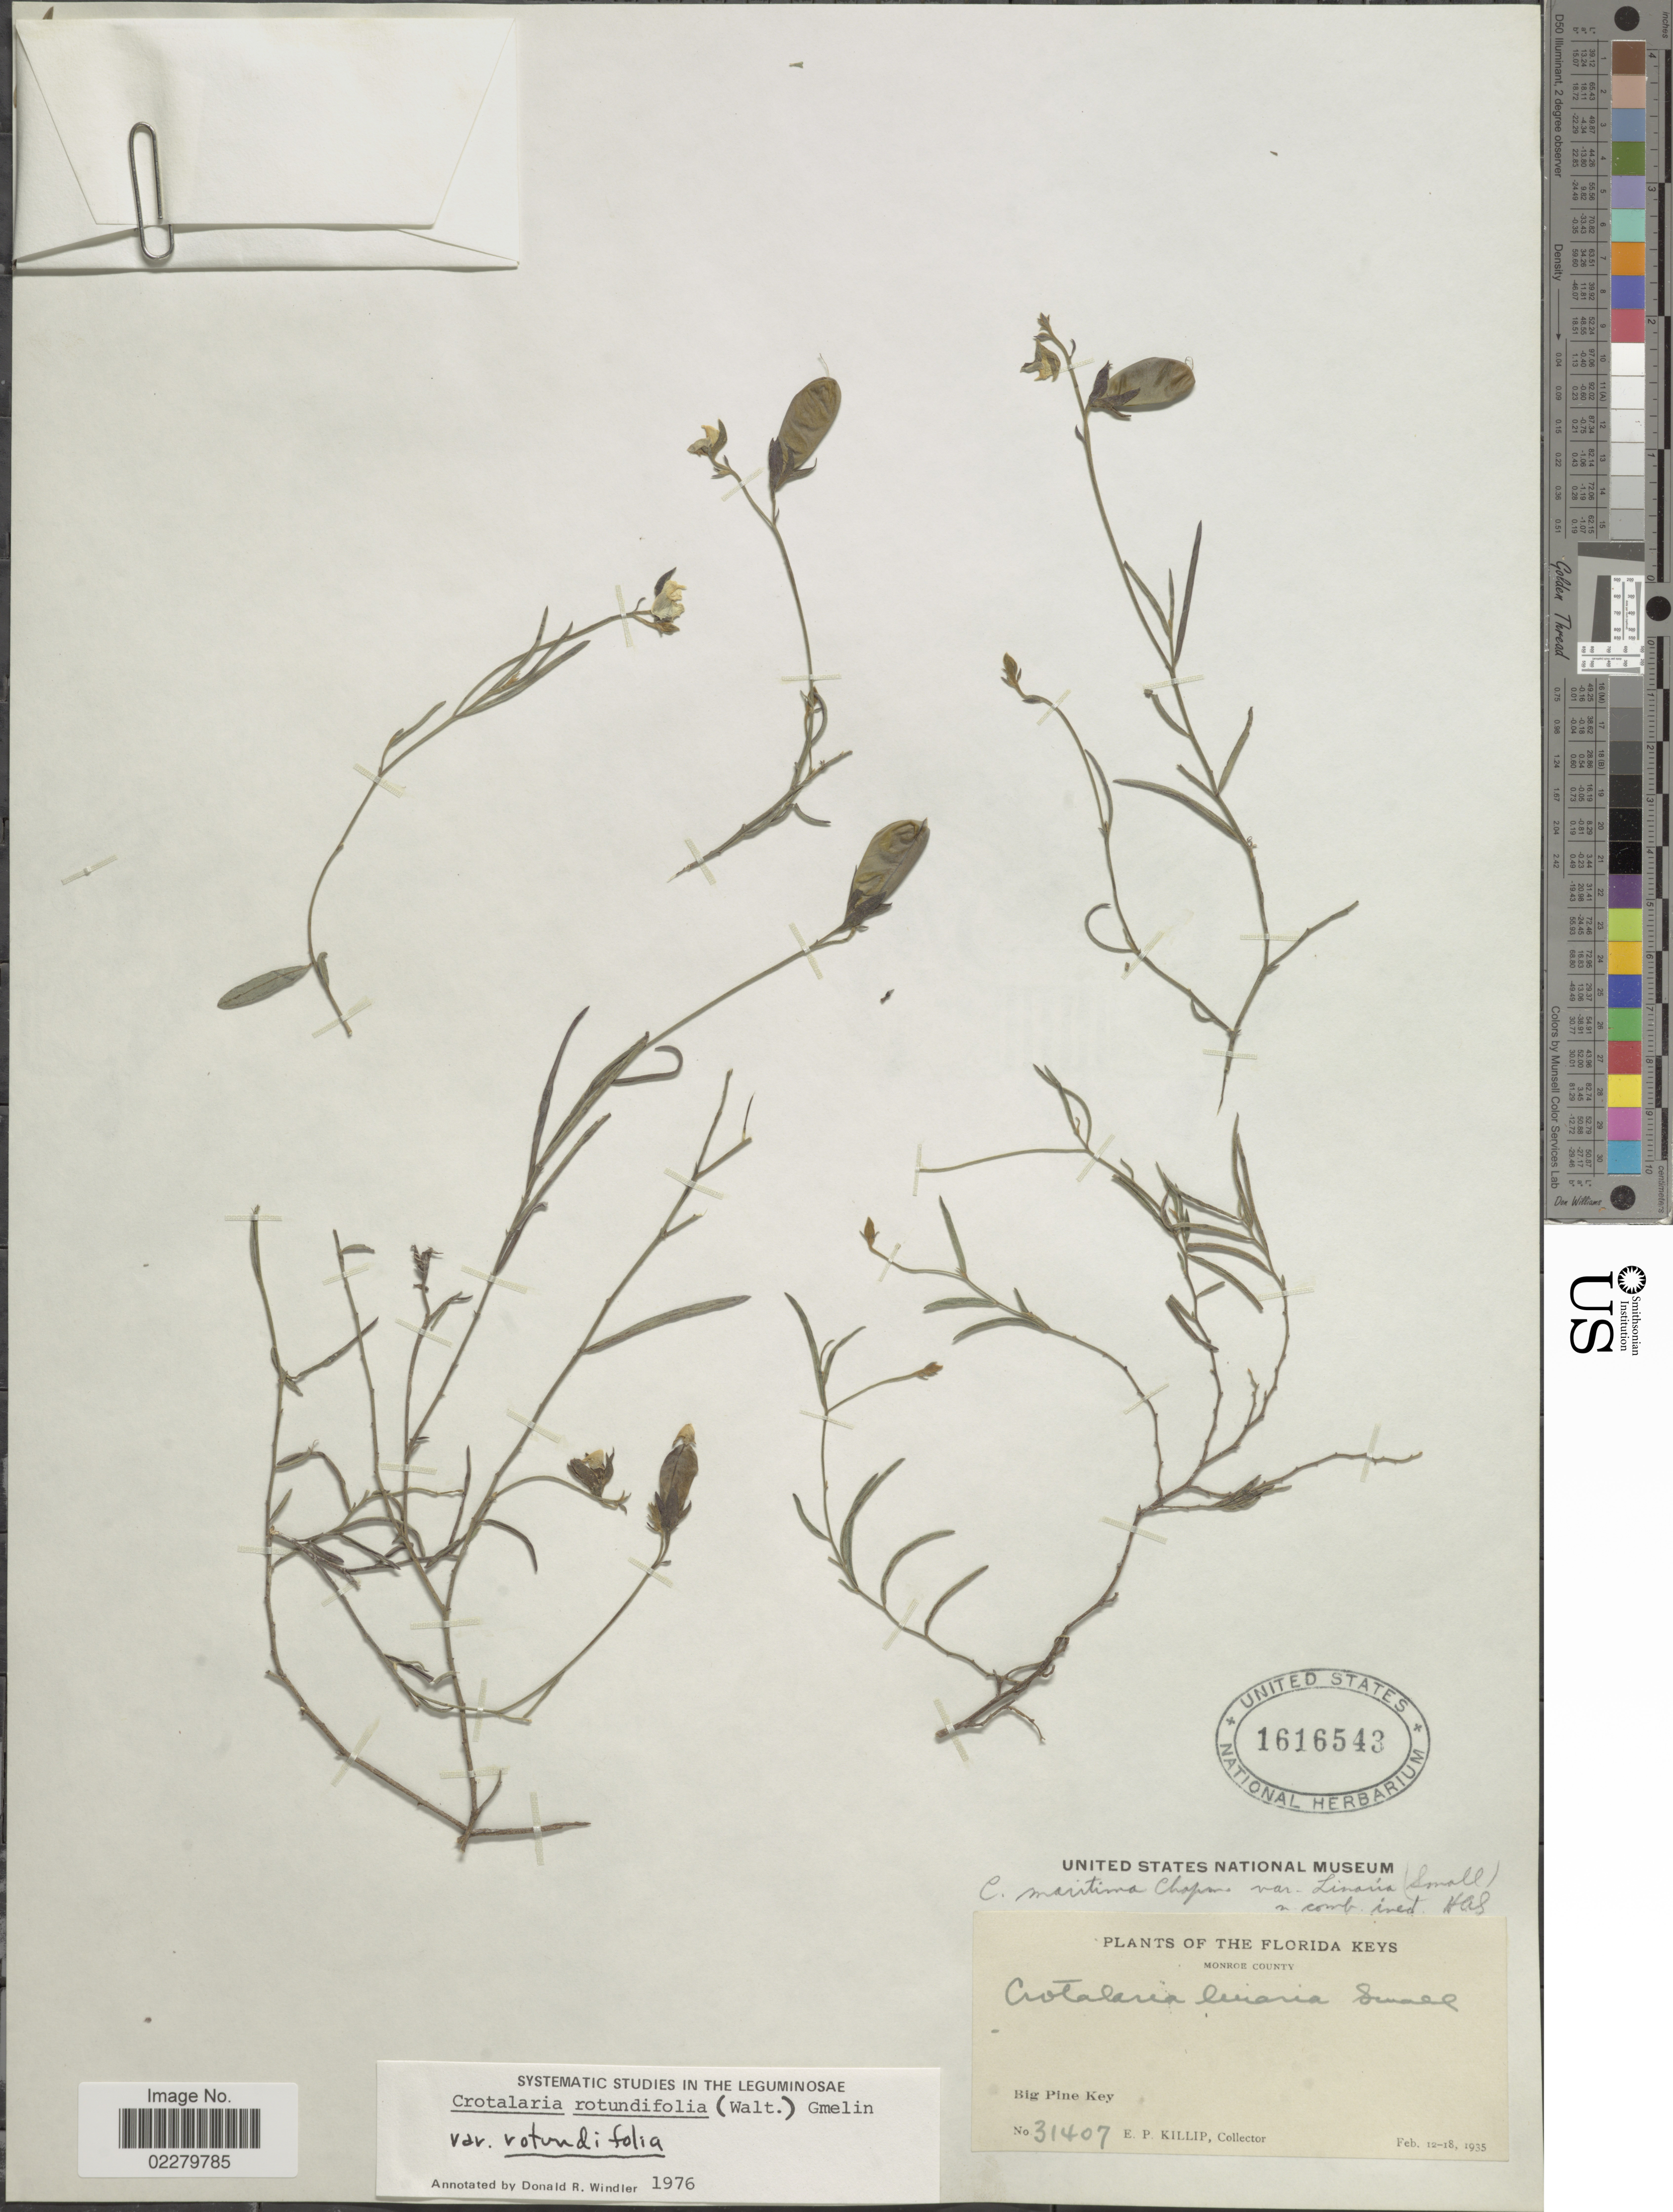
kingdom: Plantae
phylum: Tracheophyta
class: Magnoliopsida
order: Fabales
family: Fabaceae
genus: Crotalaria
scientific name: Crotalaria rotundifolia var. rotundifolia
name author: (Walter) J.F. Gmel.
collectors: E. P. Killip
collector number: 31407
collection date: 1935-02-12/1935-02-18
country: United States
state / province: Florida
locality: Florida Keys. Monroe County. Big Pine Key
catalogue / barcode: US 1616543